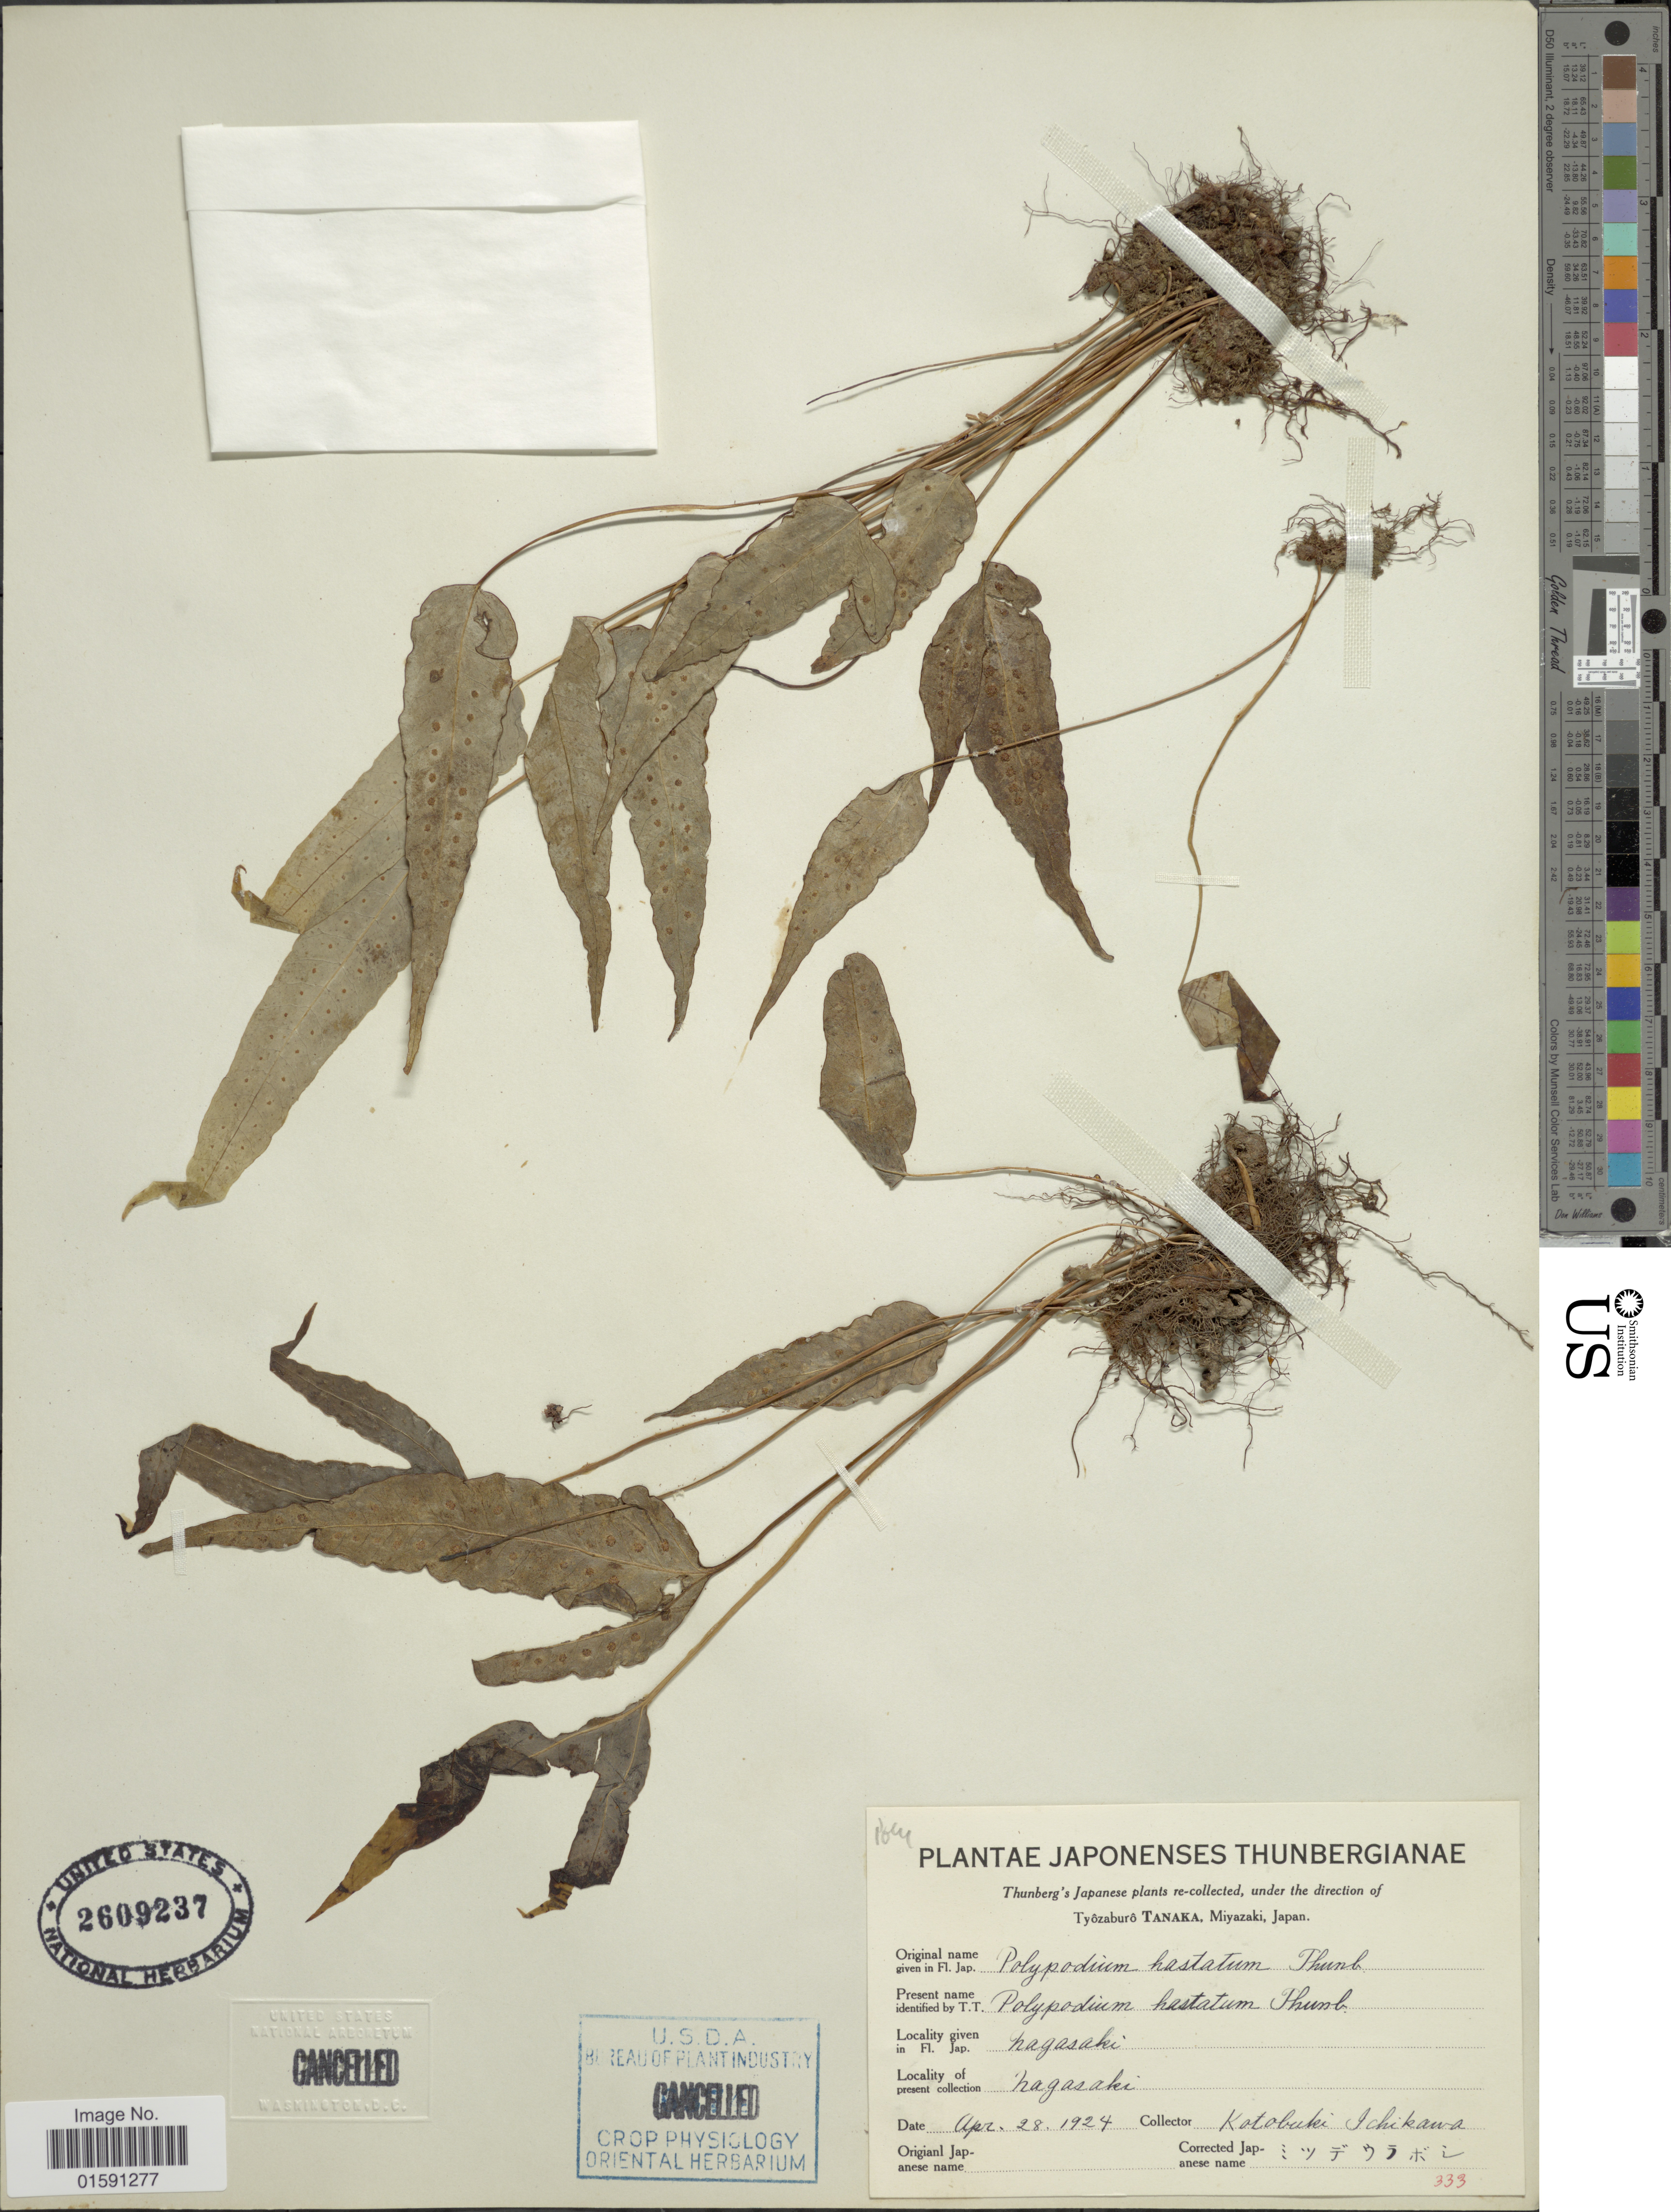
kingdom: Plantae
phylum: Tracheophyta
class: Polypodiopsida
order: Polypodiales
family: Polypodiaceae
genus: Selliguea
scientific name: Selliguea hastata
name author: (Thunb.) Fraser-Jenk.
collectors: K. Ichikawa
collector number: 333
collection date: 1924-04-28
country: Japan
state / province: Nagasaki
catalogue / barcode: US 2609237